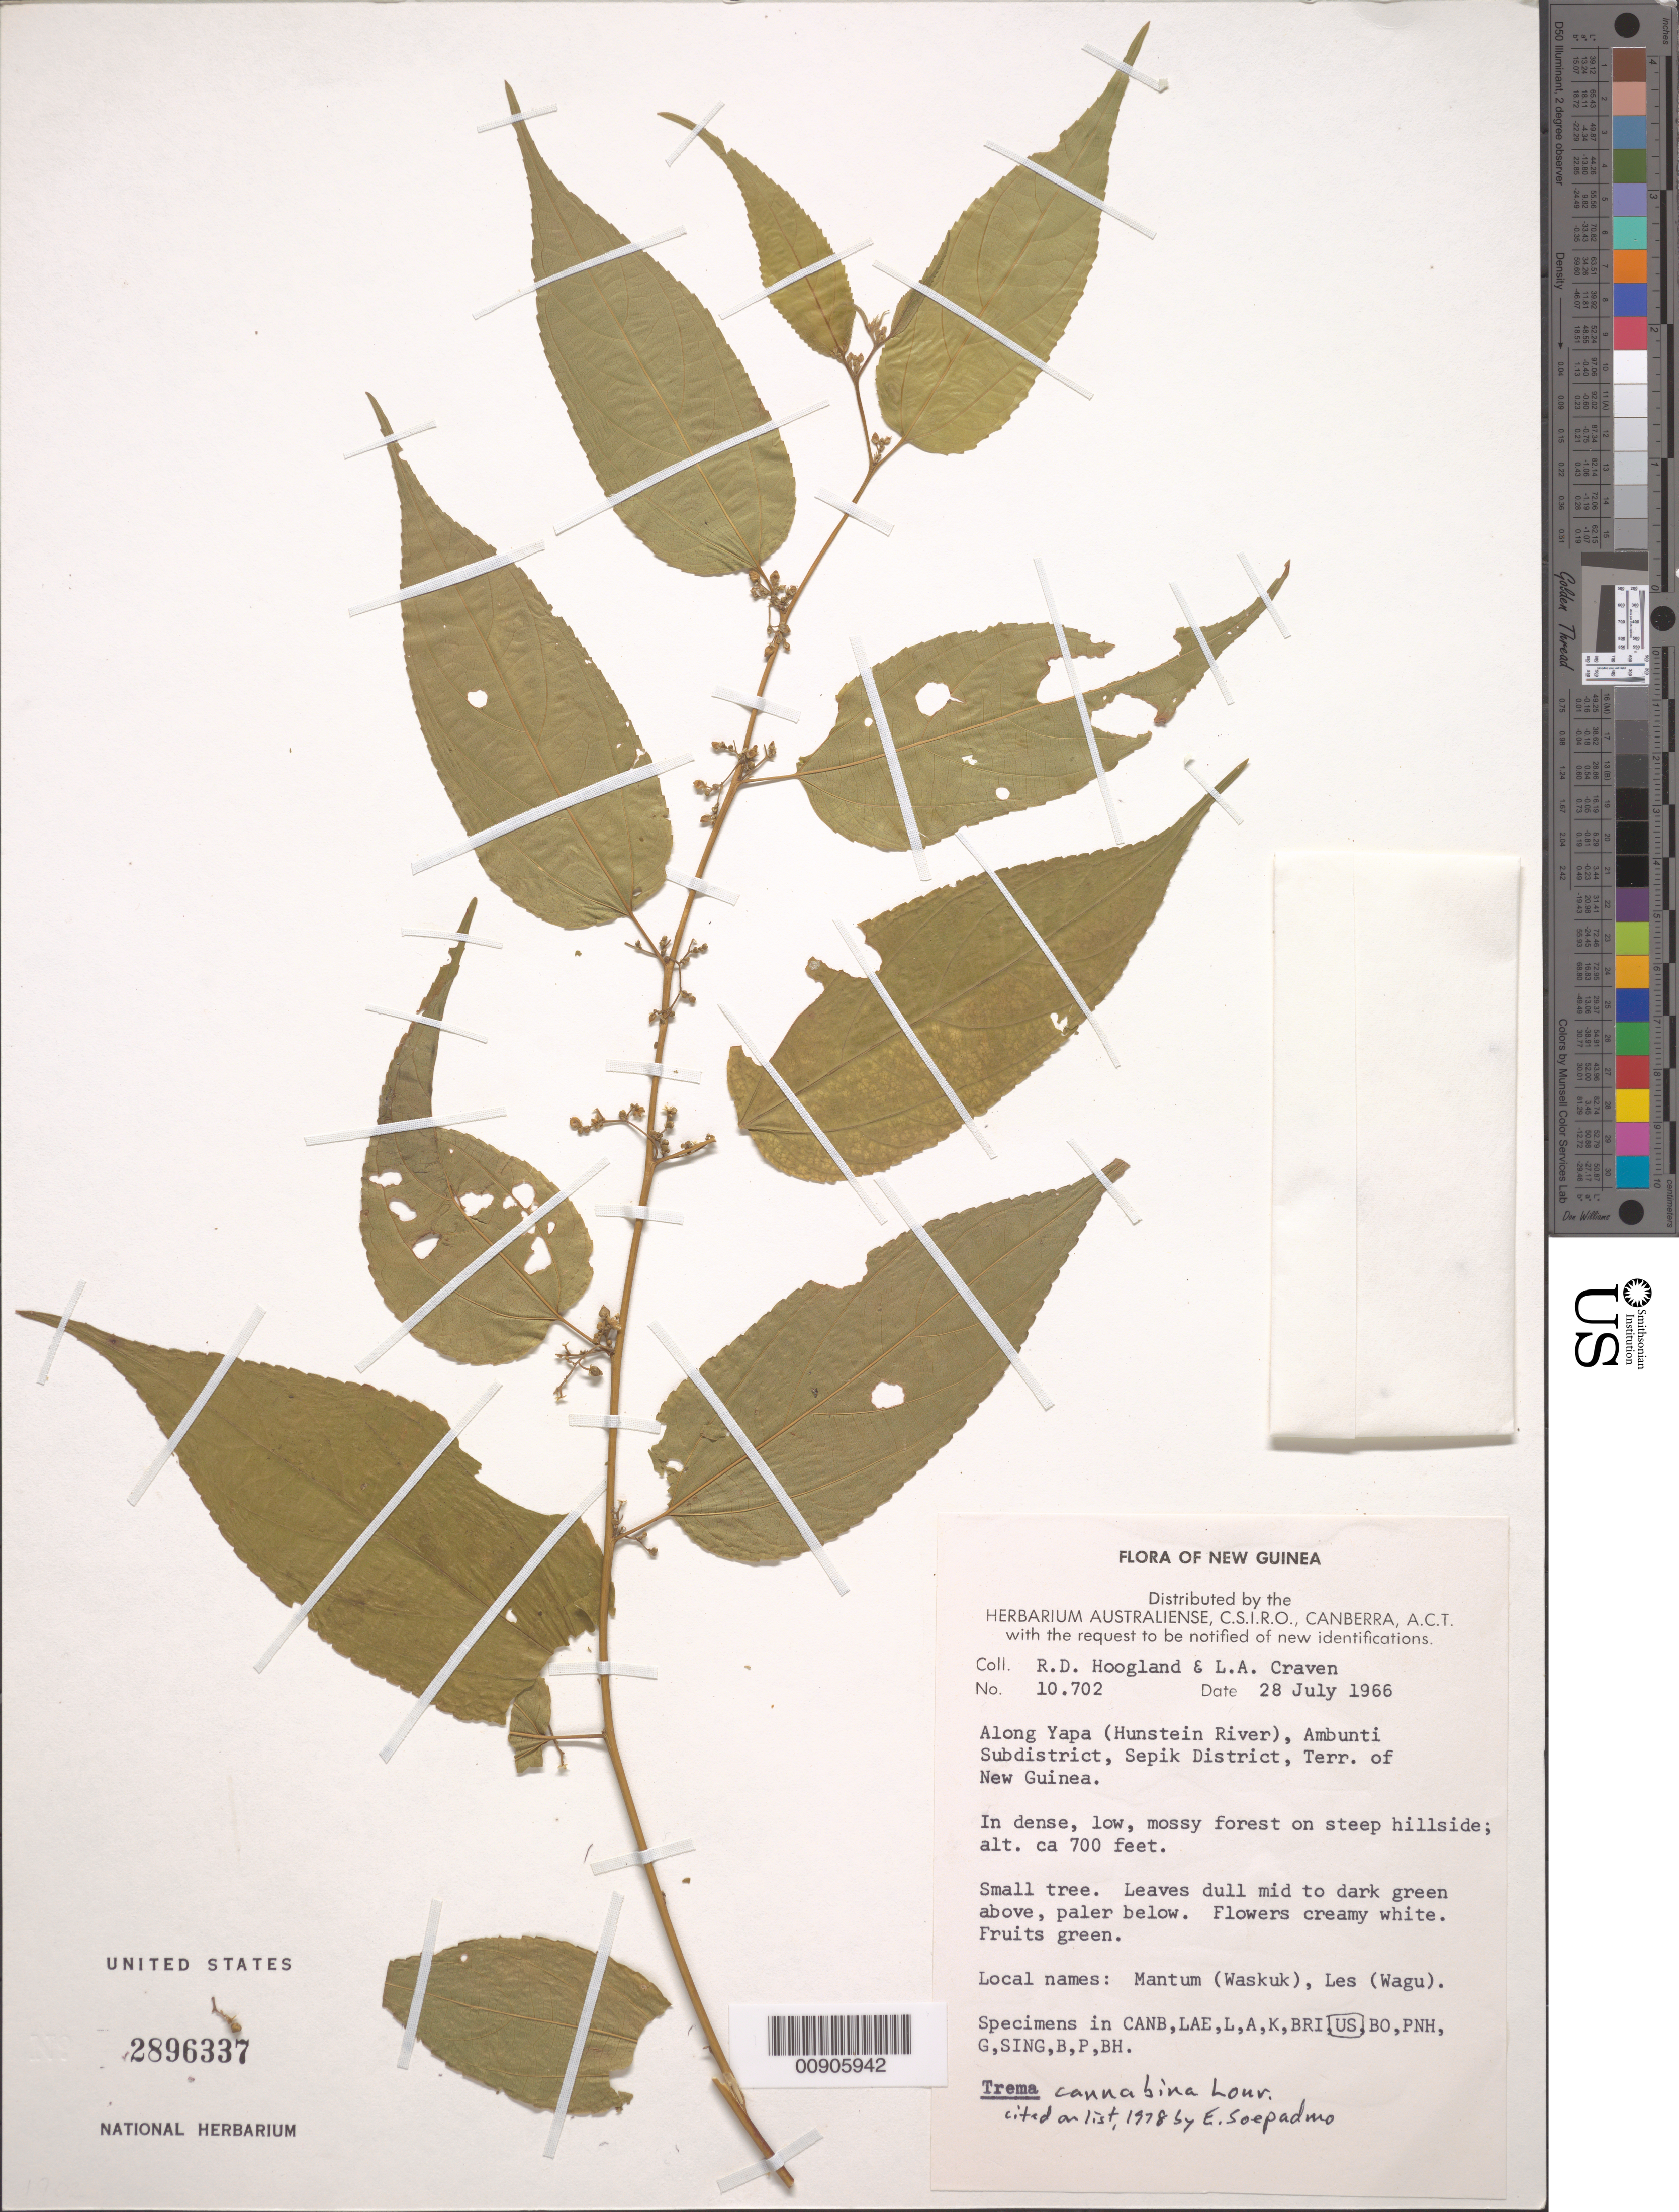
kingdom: Plantae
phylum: Tracheophyta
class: Magnoliopsida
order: Rosales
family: Cannabaceae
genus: Trema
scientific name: Trema cannabina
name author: Lour.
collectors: R. D. Hoogland & L. A. Craven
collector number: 10702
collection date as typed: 28 Jul 1966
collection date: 1966-07-28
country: Papua New Guinea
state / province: East Sepik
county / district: Ambunti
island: New Guinea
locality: Along Yapa (Hunstein River), Ambunti Subdistrict, Sepik District, Terr. of New Guinea.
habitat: In dense, low mossy forest on steep hillside.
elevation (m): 213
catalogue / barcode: US 2896337